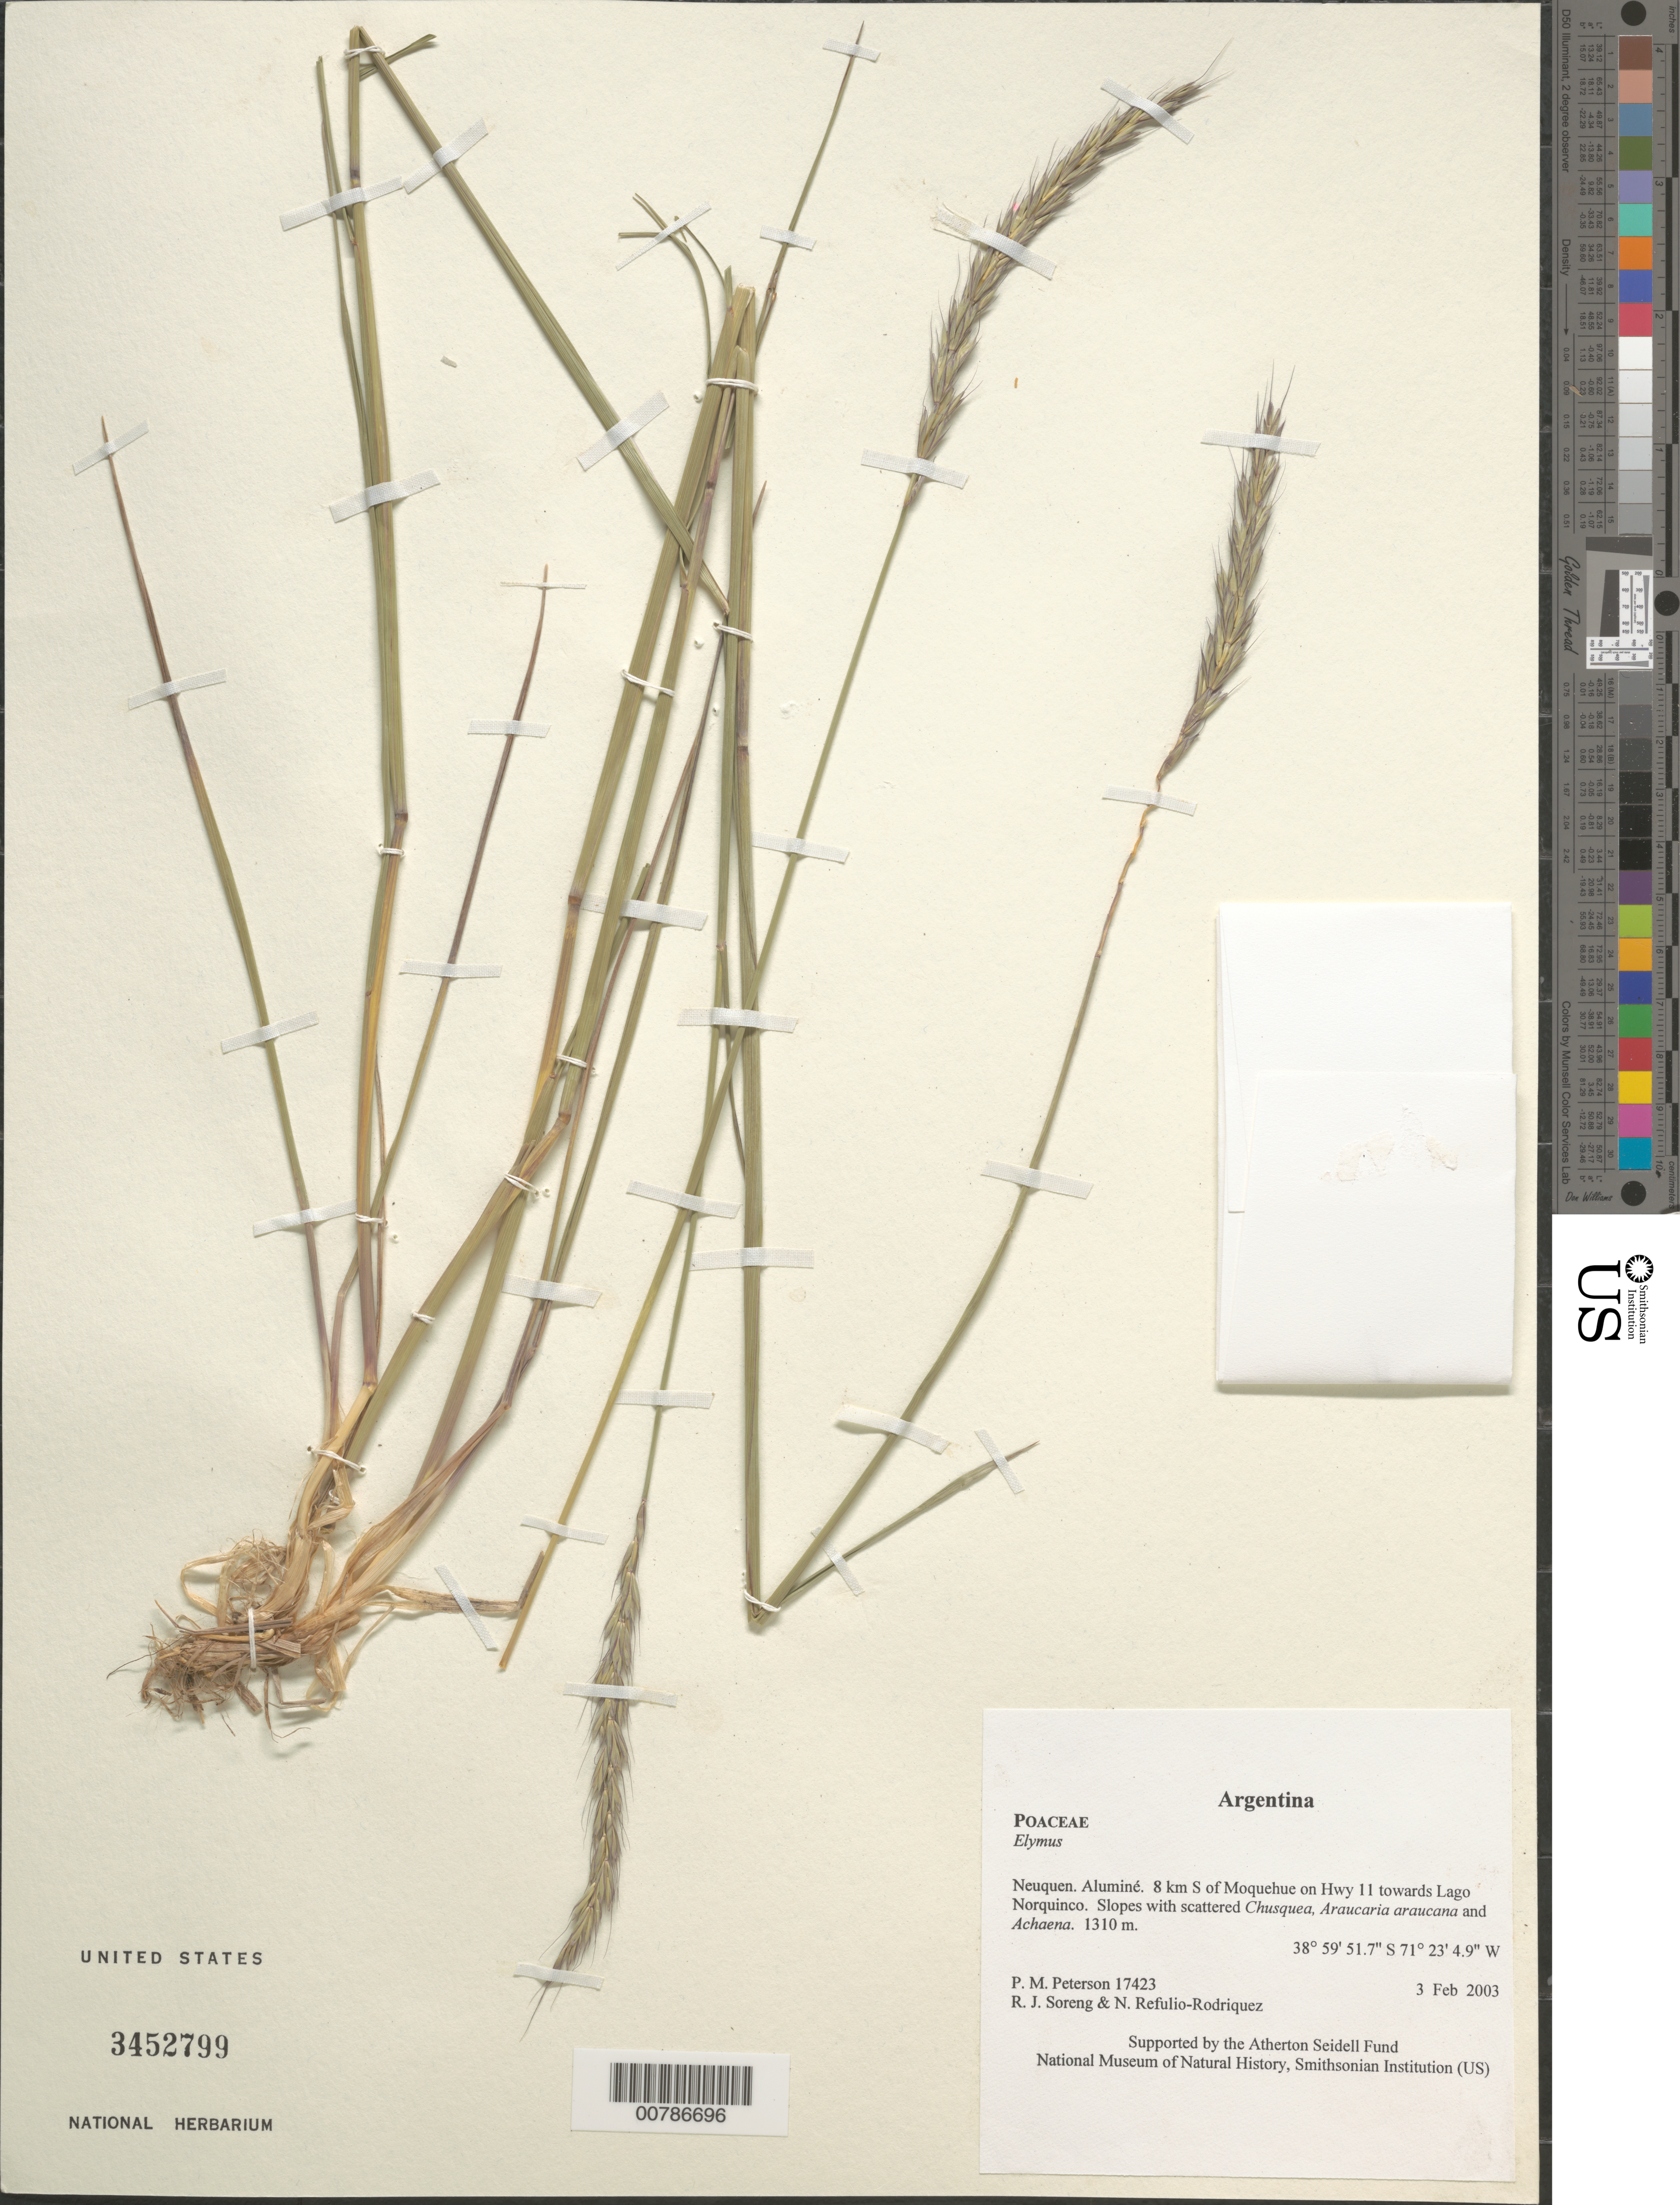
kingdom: Plantae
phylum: Tracheophyta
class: Liliopsida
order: Poales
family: Poaceae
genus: Elymus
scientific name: Elymus sp.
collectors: P. M. Peterson, R. J. Soreng & N. Refulio-Rodríguez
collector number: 17423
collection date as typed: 03 Feb 2003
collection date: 2003-02-03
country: Argentina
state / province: Neuquen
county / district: Aluminé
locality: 8 km S of Moquehue on Hwy 11 towards Lago Norquinco. Slopes with scattered Chusquea, Araucaria araucana and Achaena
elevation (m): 1310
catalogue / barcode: US 3452799